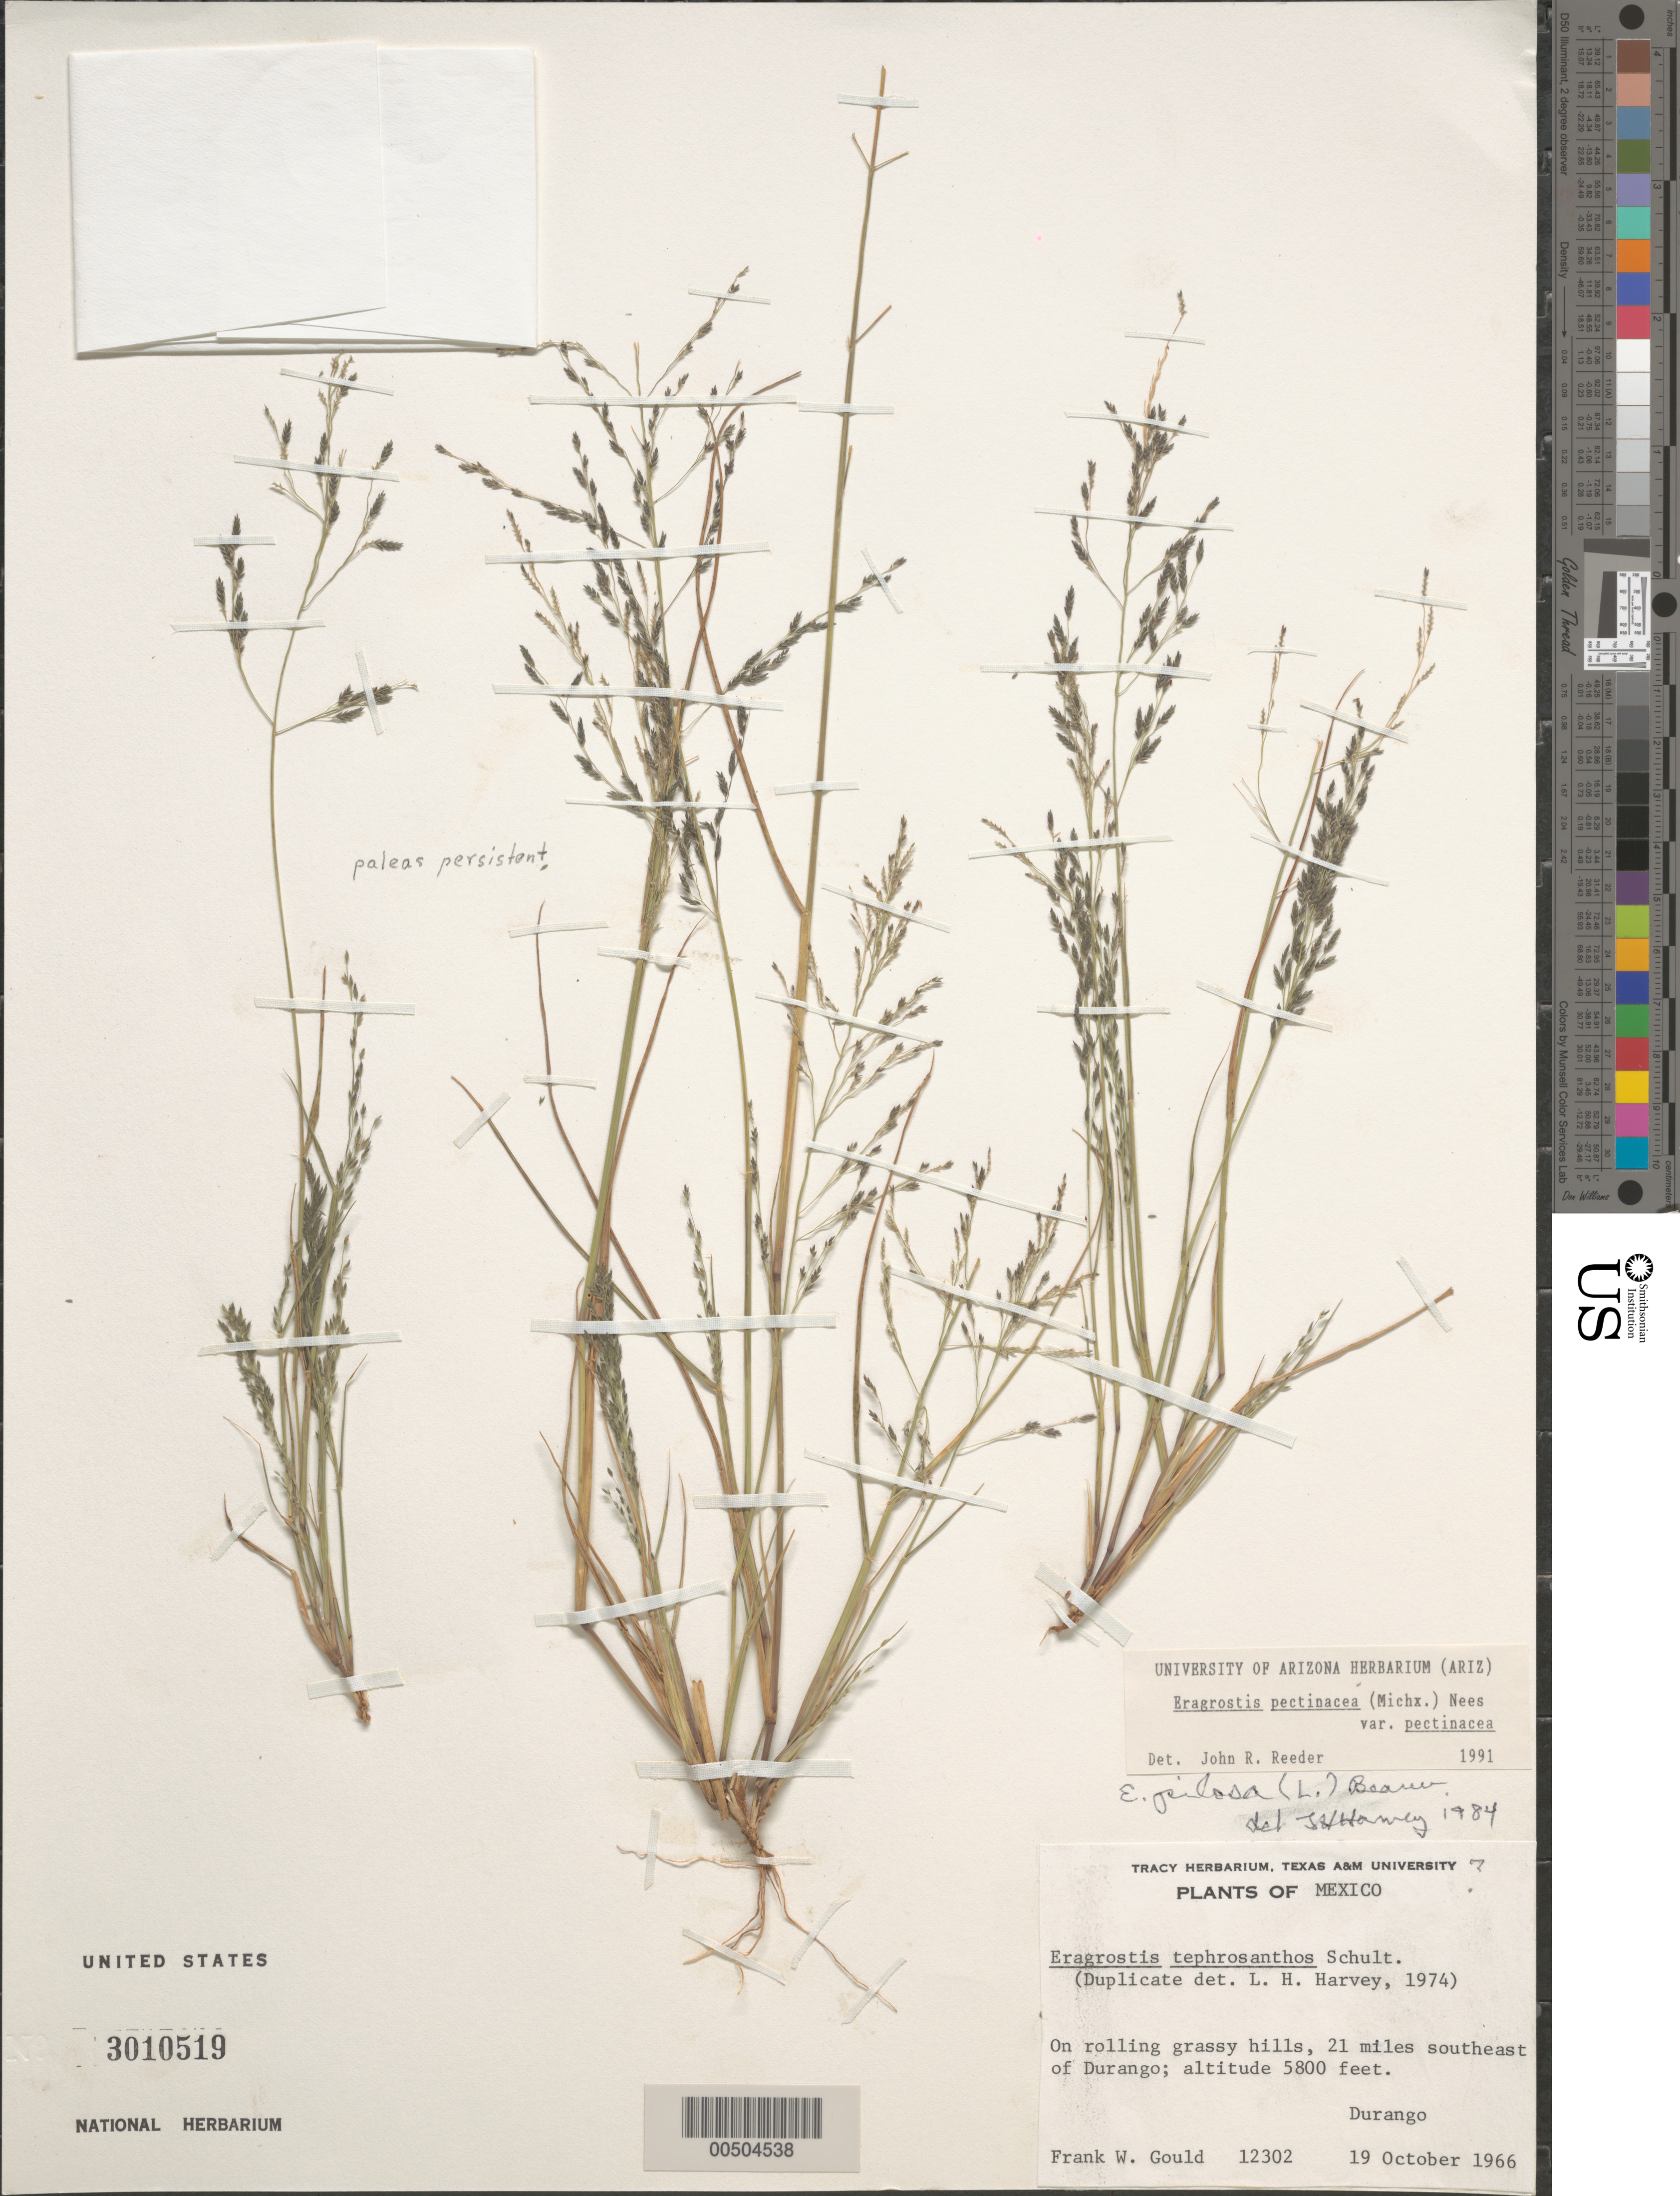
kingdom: Plantae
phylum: Tracheophyta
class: Liliopsida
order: Poales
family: Poaceae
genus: Eragrostis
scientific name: Eragrostis pectinacea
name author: (Michx.) Nees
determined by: Reeder, J. R., (UNITED STATES)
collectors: F. W. Gould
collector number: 12302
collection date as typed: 19 Oct 1966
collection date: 1966-10-19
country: Mexico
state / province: Durango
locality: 21 mi SE of Durango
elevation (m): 1768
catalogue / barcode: US 3010519